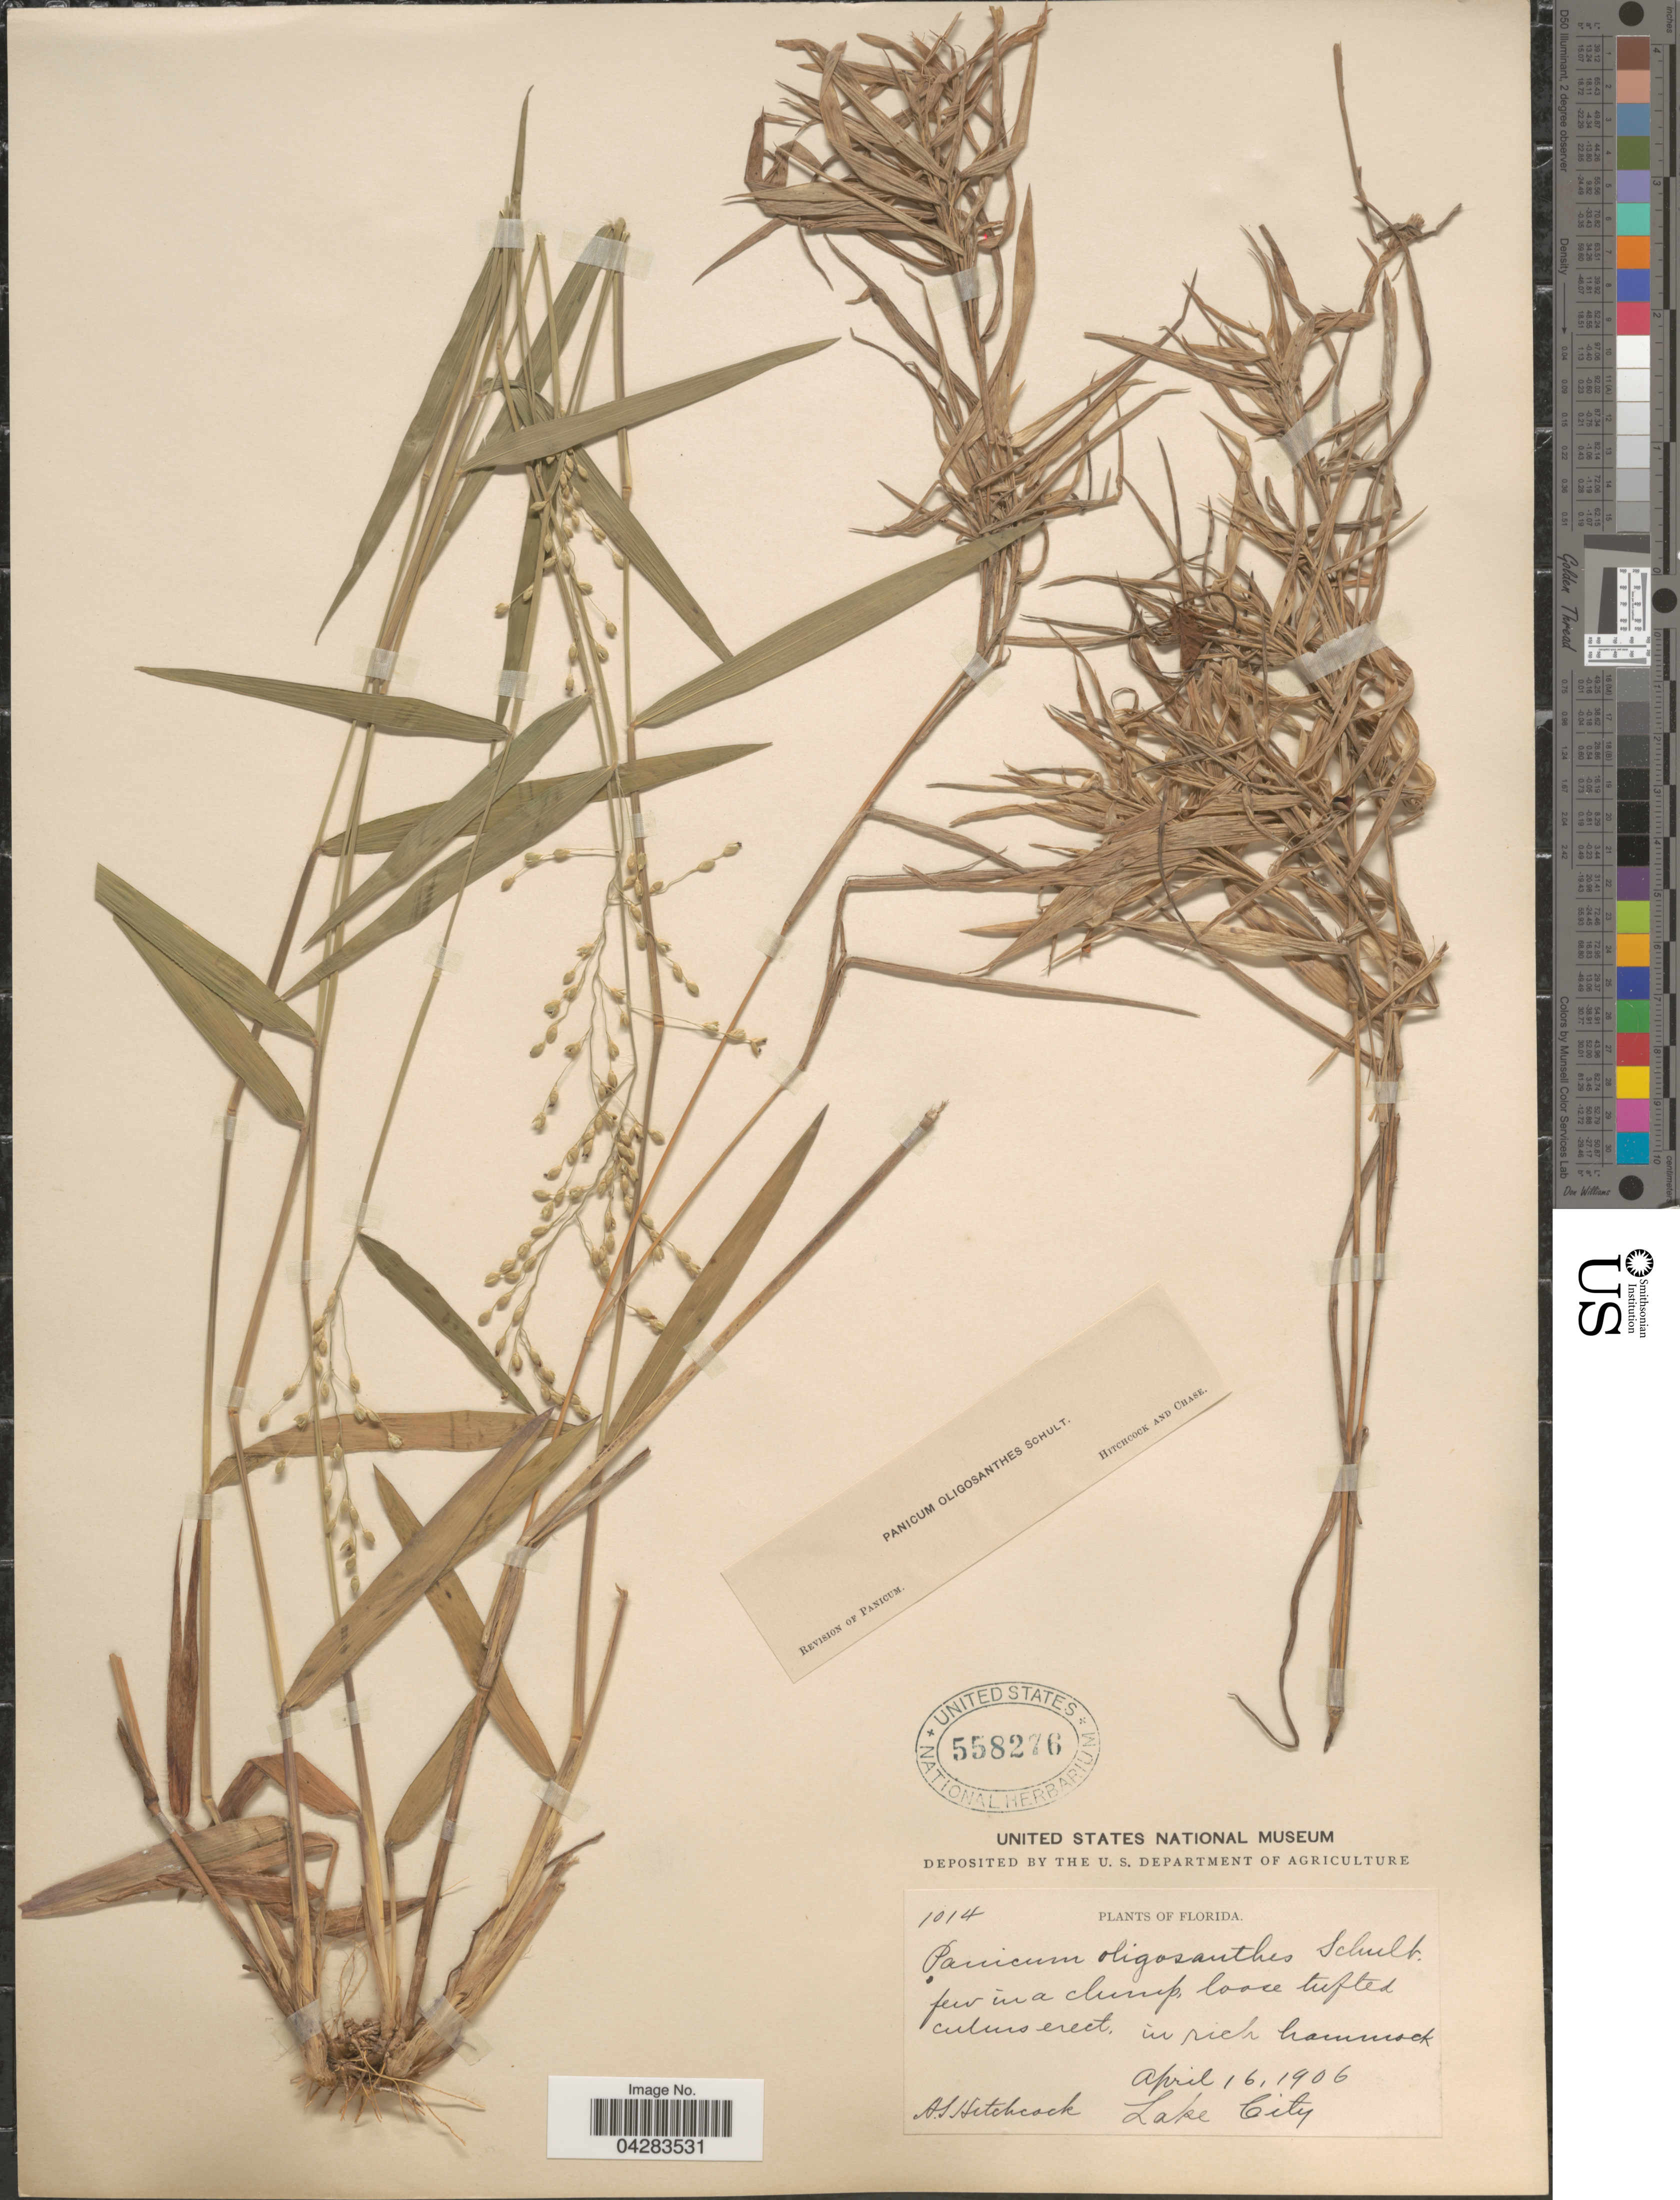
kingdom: Plantae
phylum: Tracheophyta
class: Liliopsida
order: Poales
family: Poaceae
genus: Dichanthelium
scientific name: Dichanthelium oligosanthes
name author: (Schult.) Gould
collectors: A. S. Hitchcock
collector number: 1014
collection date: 1906-04-16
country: United States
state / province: Florida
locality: Lake City.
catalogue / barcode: US 558276